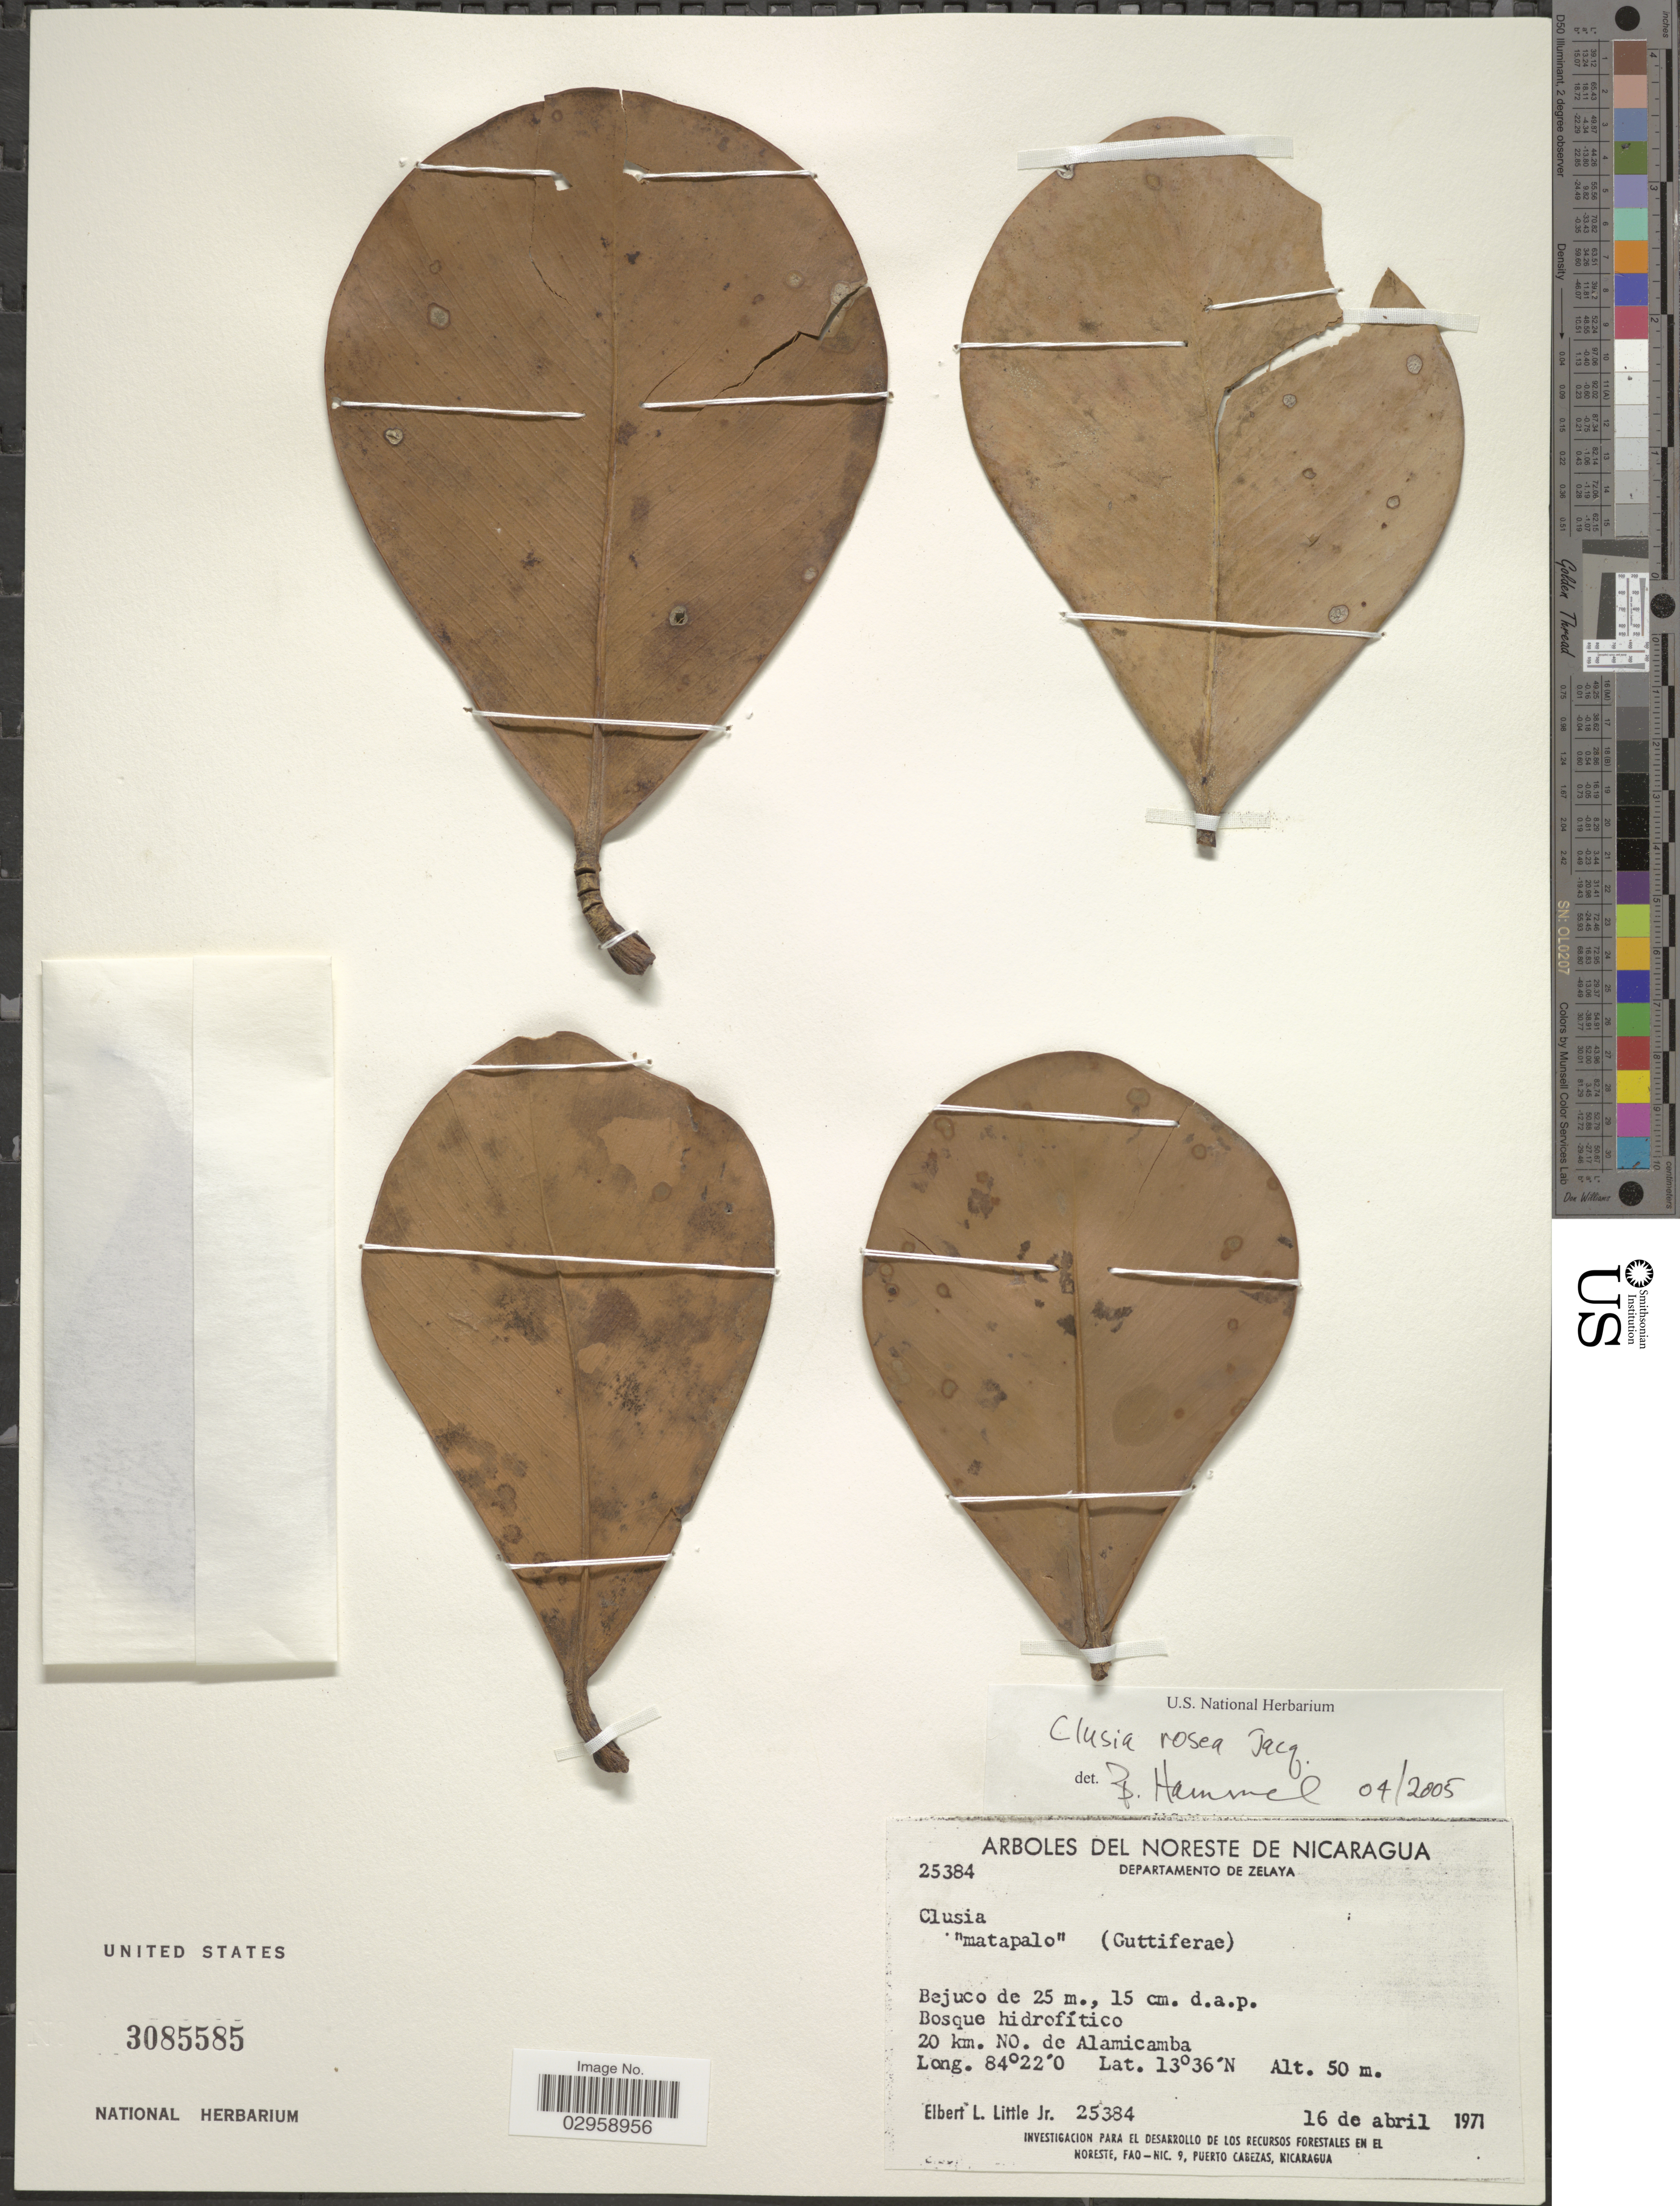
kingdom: Plantae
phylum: Tracheophyta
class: Magnoliopsida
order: Malpighiales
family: Clusiaceae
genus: Clusia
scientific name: Clusia rosea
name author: Jacq.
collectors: E. L. Little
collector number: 25384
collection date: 1971-04-16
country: Nicaragua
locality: Departamento de Zelaya, 20 km. NO. de Alamicamba. Noreste de Nicaragua.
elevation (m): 50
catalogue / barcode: US 3085585